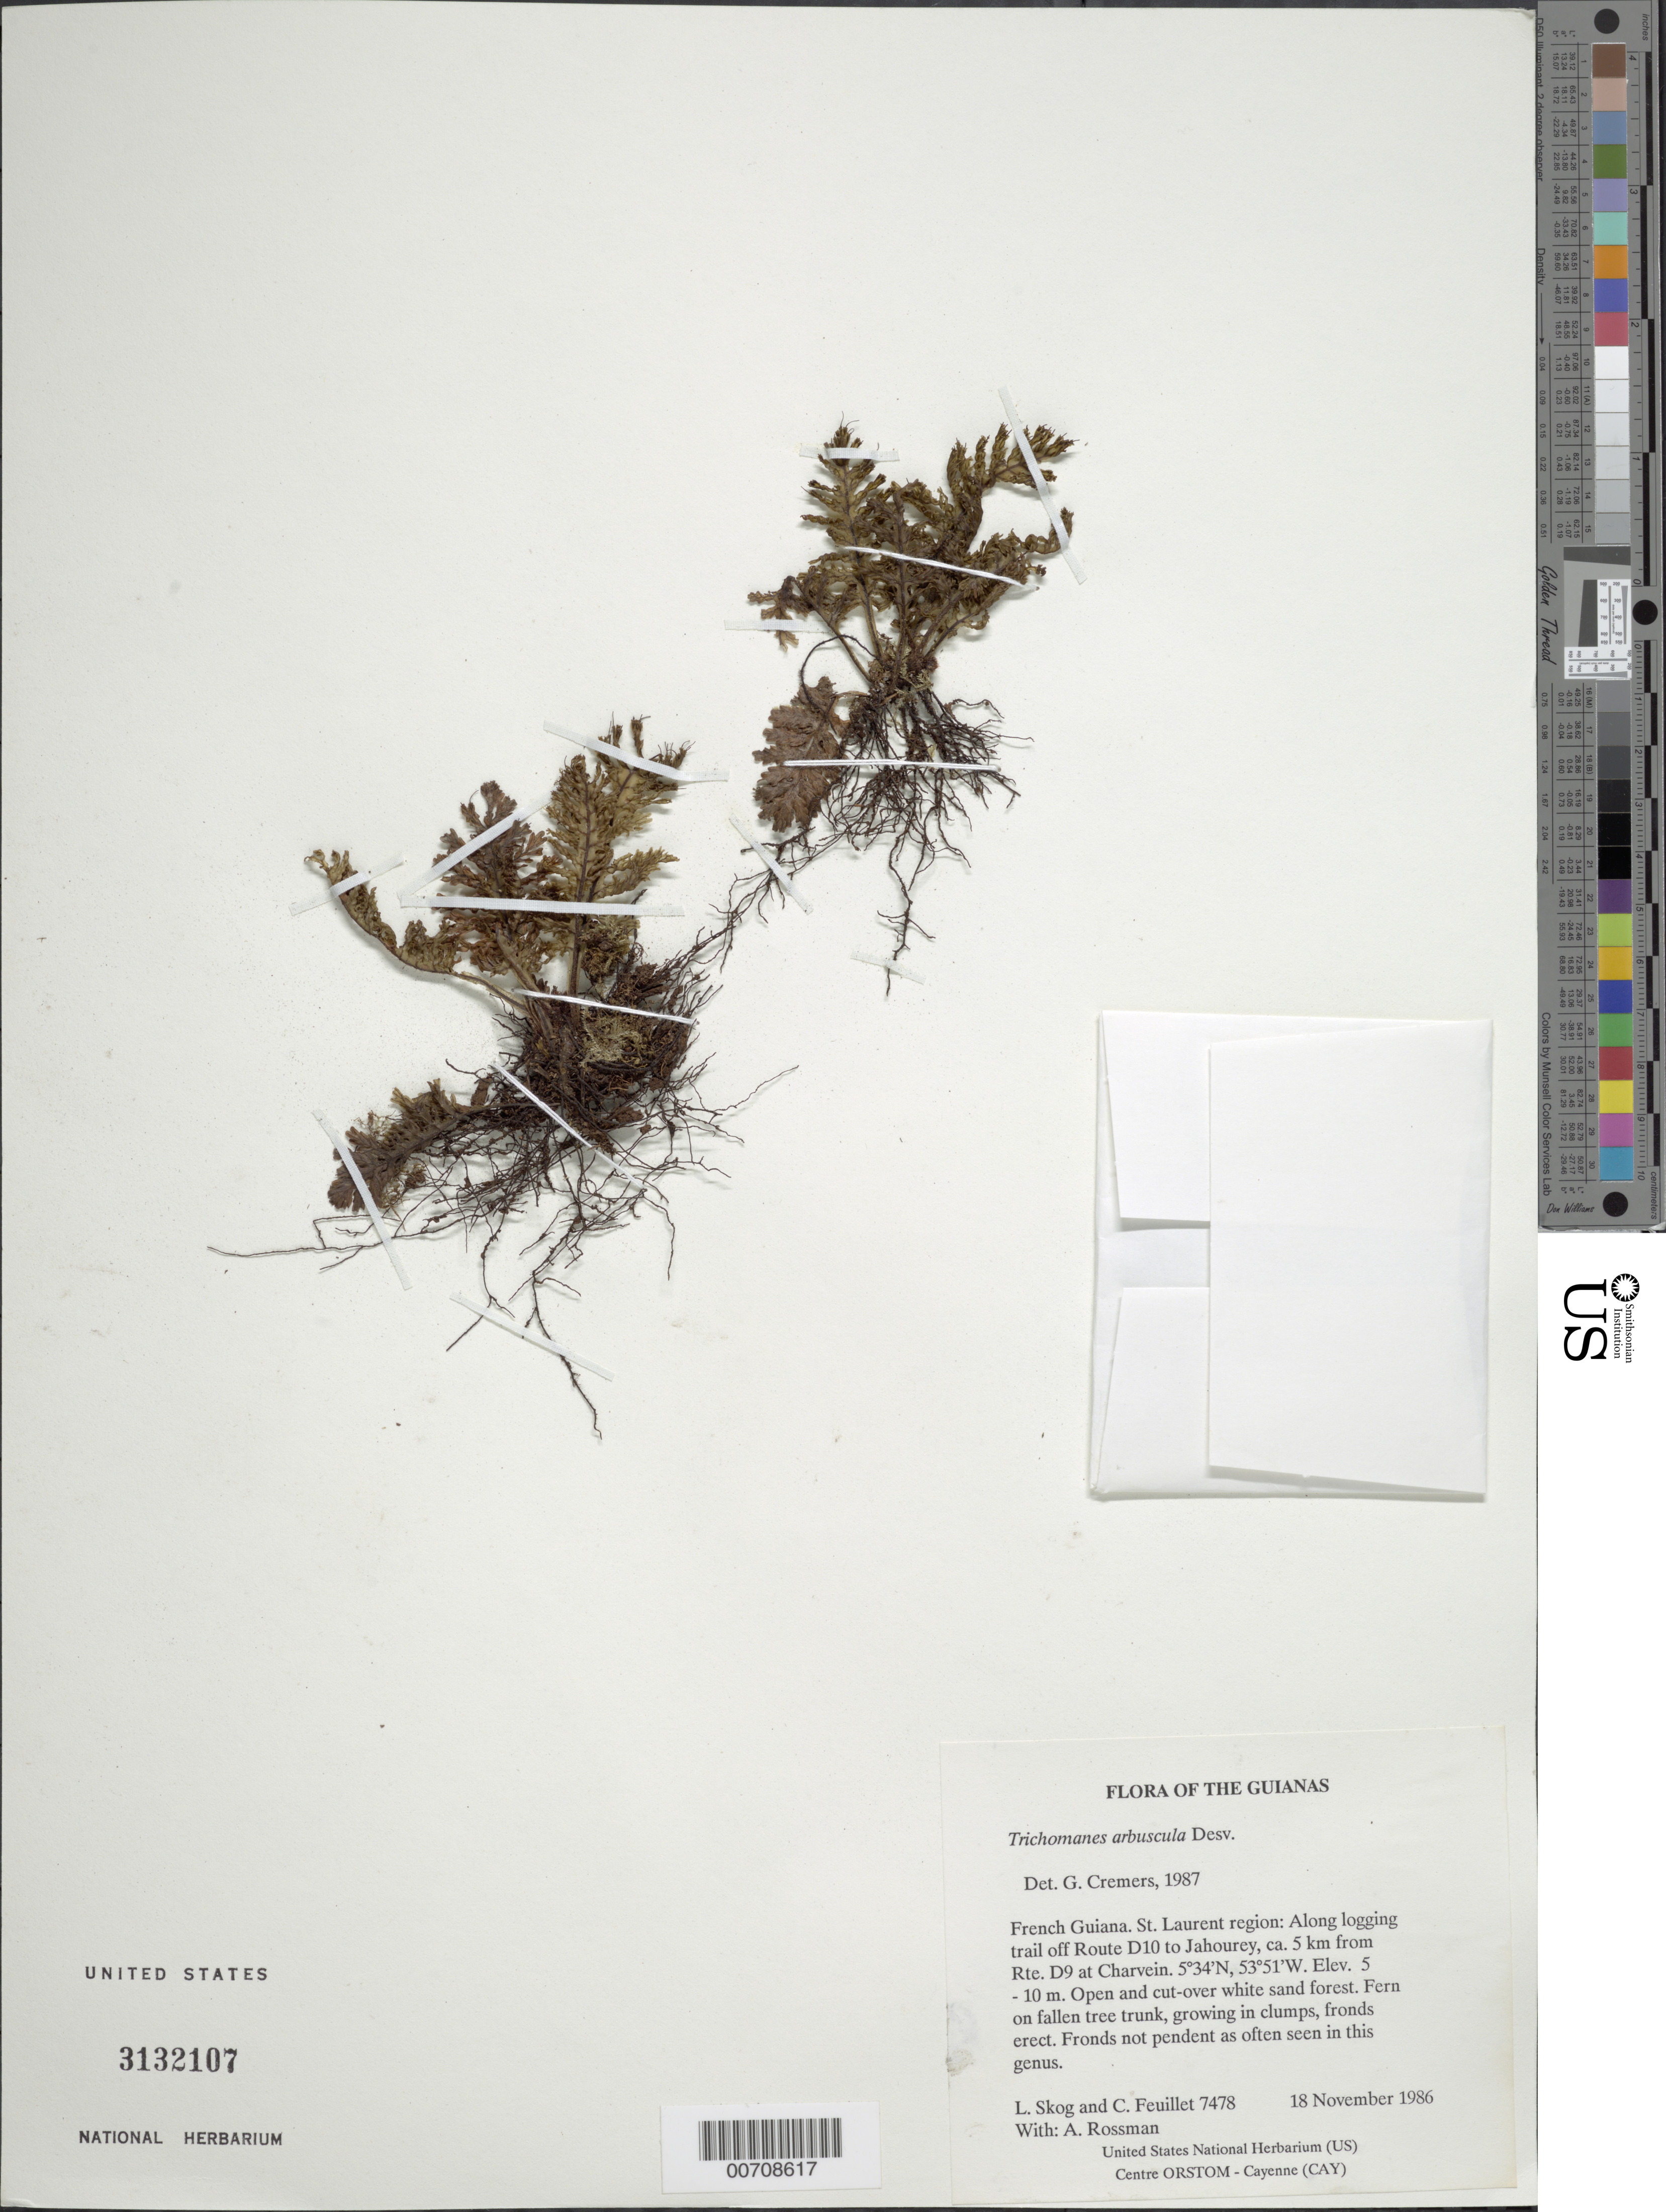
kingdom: Plantae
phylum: Tracheophyta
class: Polypodiopsida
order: Hymenophyllales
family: Hymenophyllaceae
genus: Trichomanes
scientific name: Trichomanes arbuscula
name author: Desv.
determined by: Cremers, Georges A.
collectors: L. E. Skog, C. Feuillet & A. Rossman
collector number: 7478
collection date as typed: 18 November 1986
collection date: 1986-11-18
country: French Guiana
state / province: Saint-Laurent-du-Maroni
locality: Along logging trail off Route D10 to Jahourney, ±5 km from Rte. D9 at Charvein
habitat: Open and cut-over white sand forest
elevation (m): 5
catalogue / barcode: US 3132107